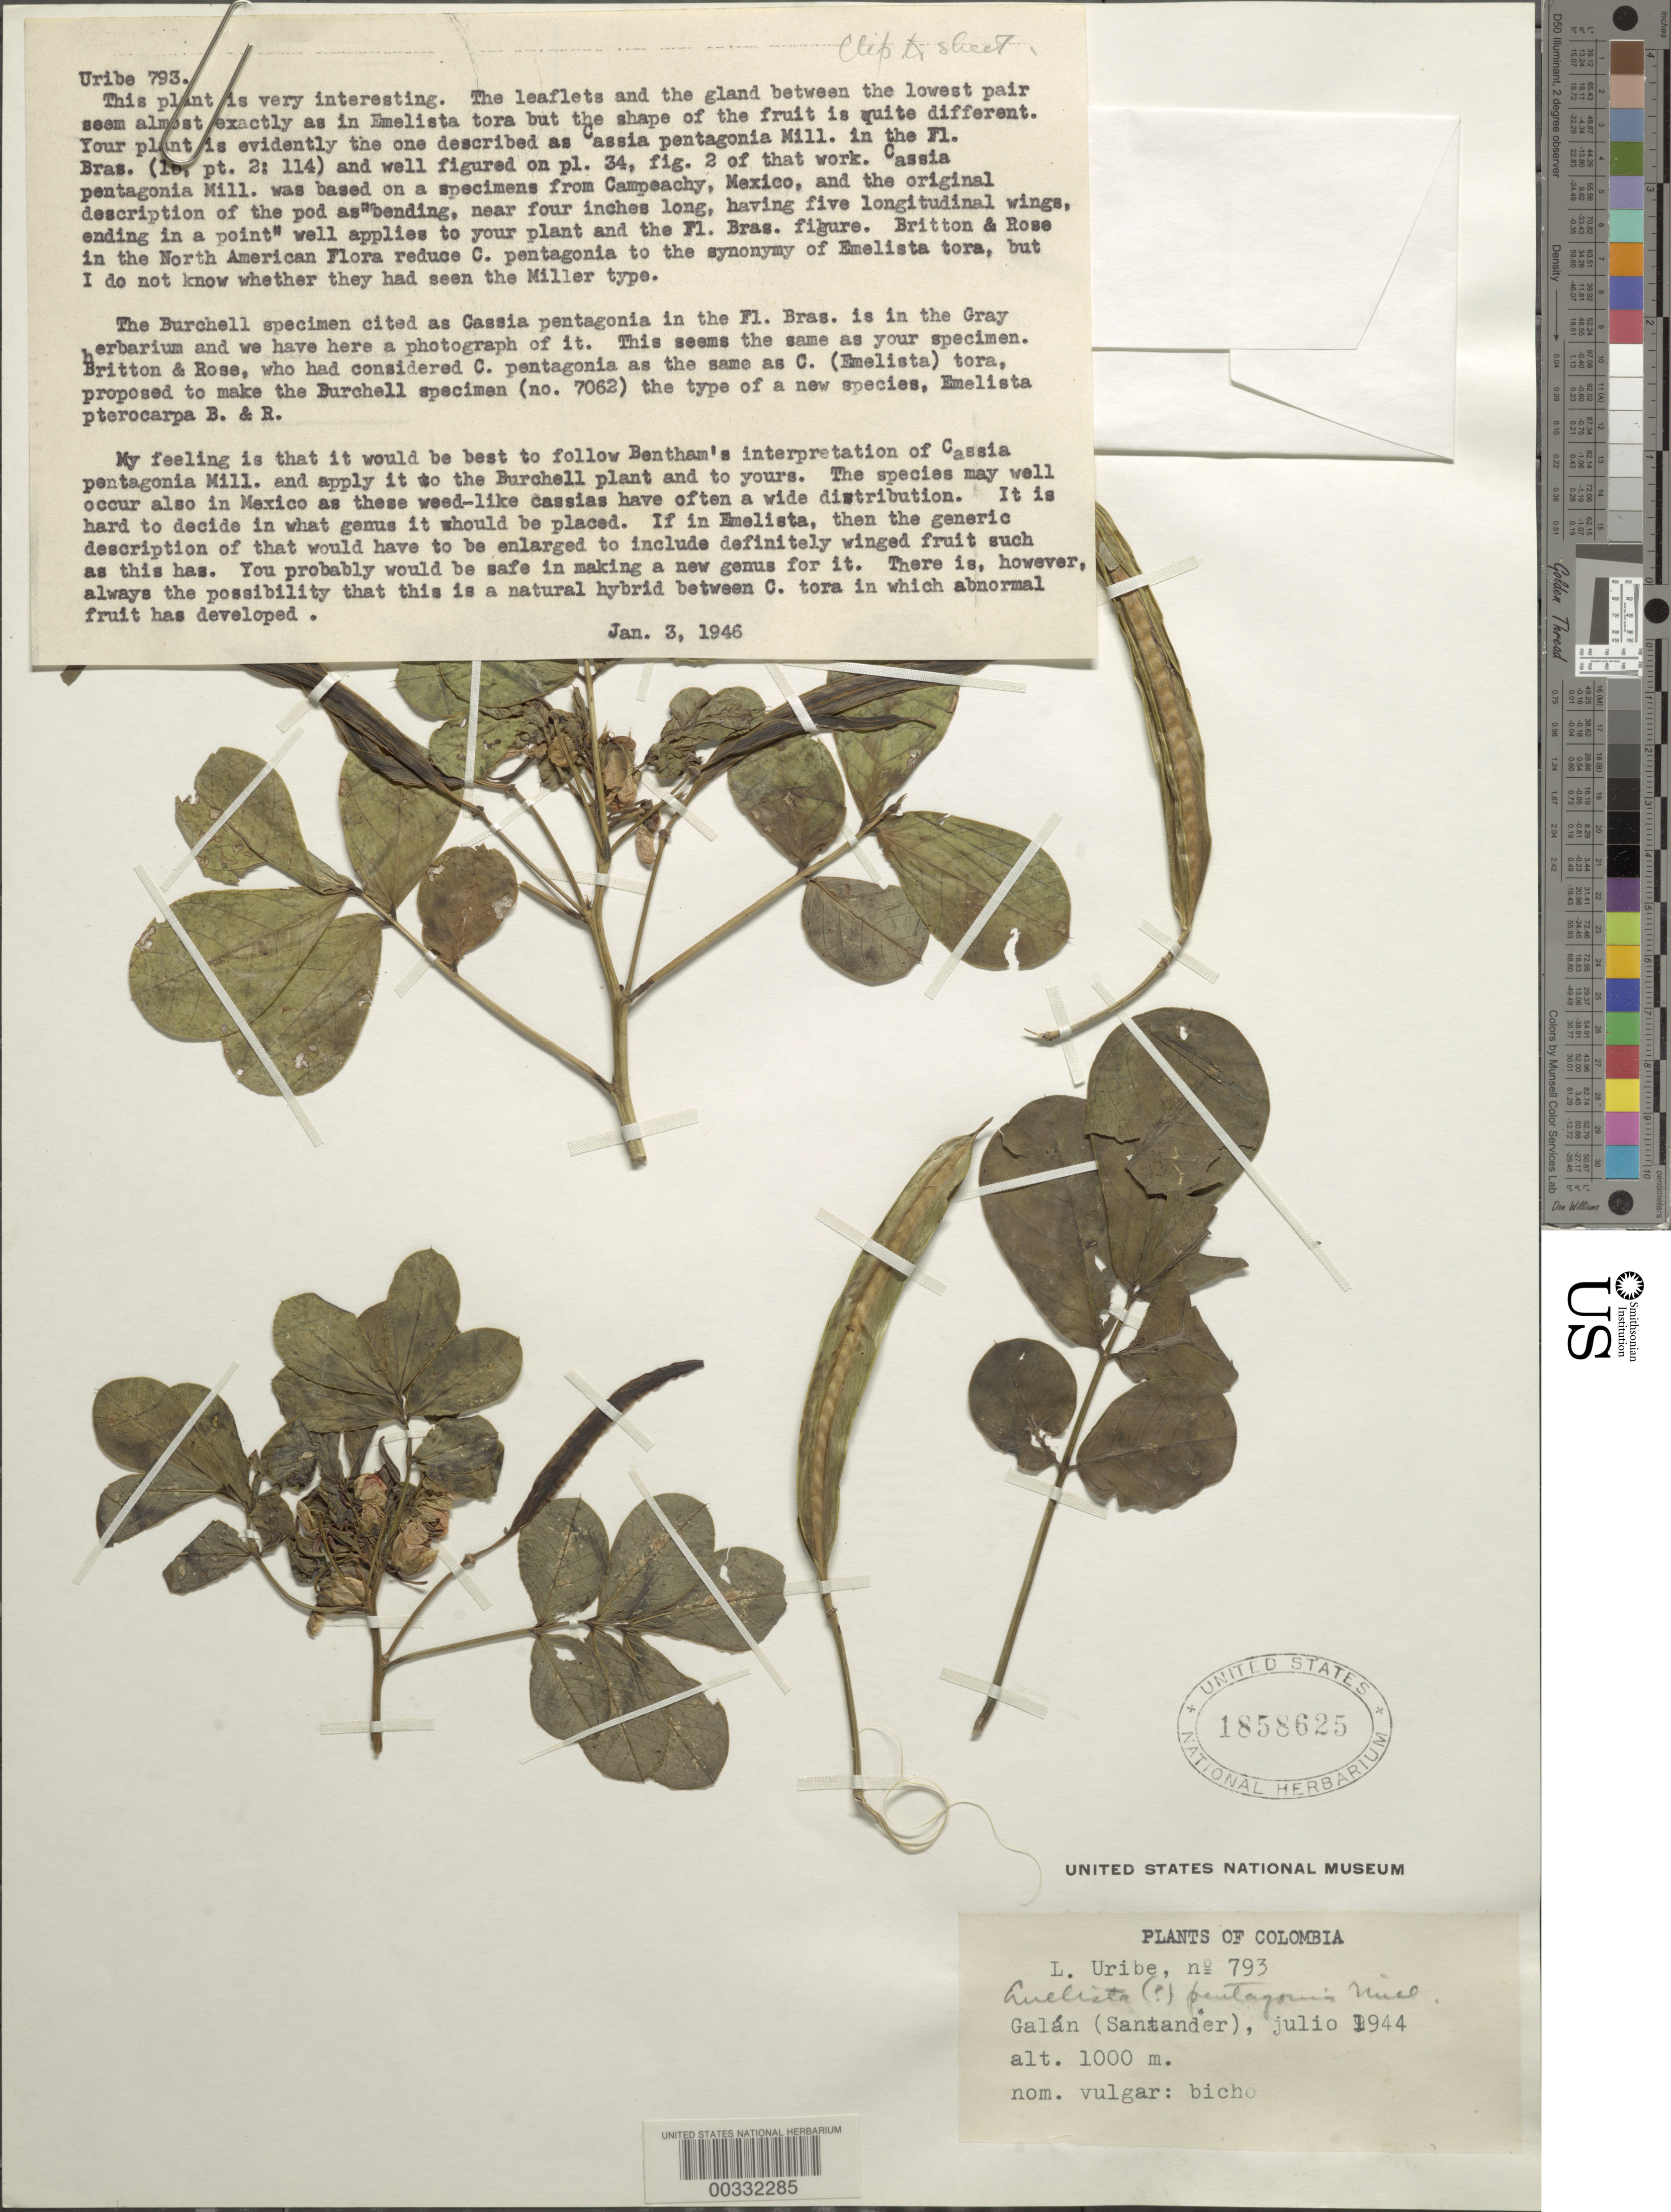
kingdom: Plantae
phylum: Tracheophyta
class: Magnoliopsida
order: Fabales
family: Fabaceae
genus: Senna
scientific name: Senna pentagonia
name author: (Mill.) H.S. Irwin & Barneby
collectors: L. Uribe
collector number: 793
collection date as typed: Jul 1944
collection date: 1944-07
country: Colombia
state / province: Santander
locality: Galan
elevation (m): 1000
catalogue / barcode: US 1858625